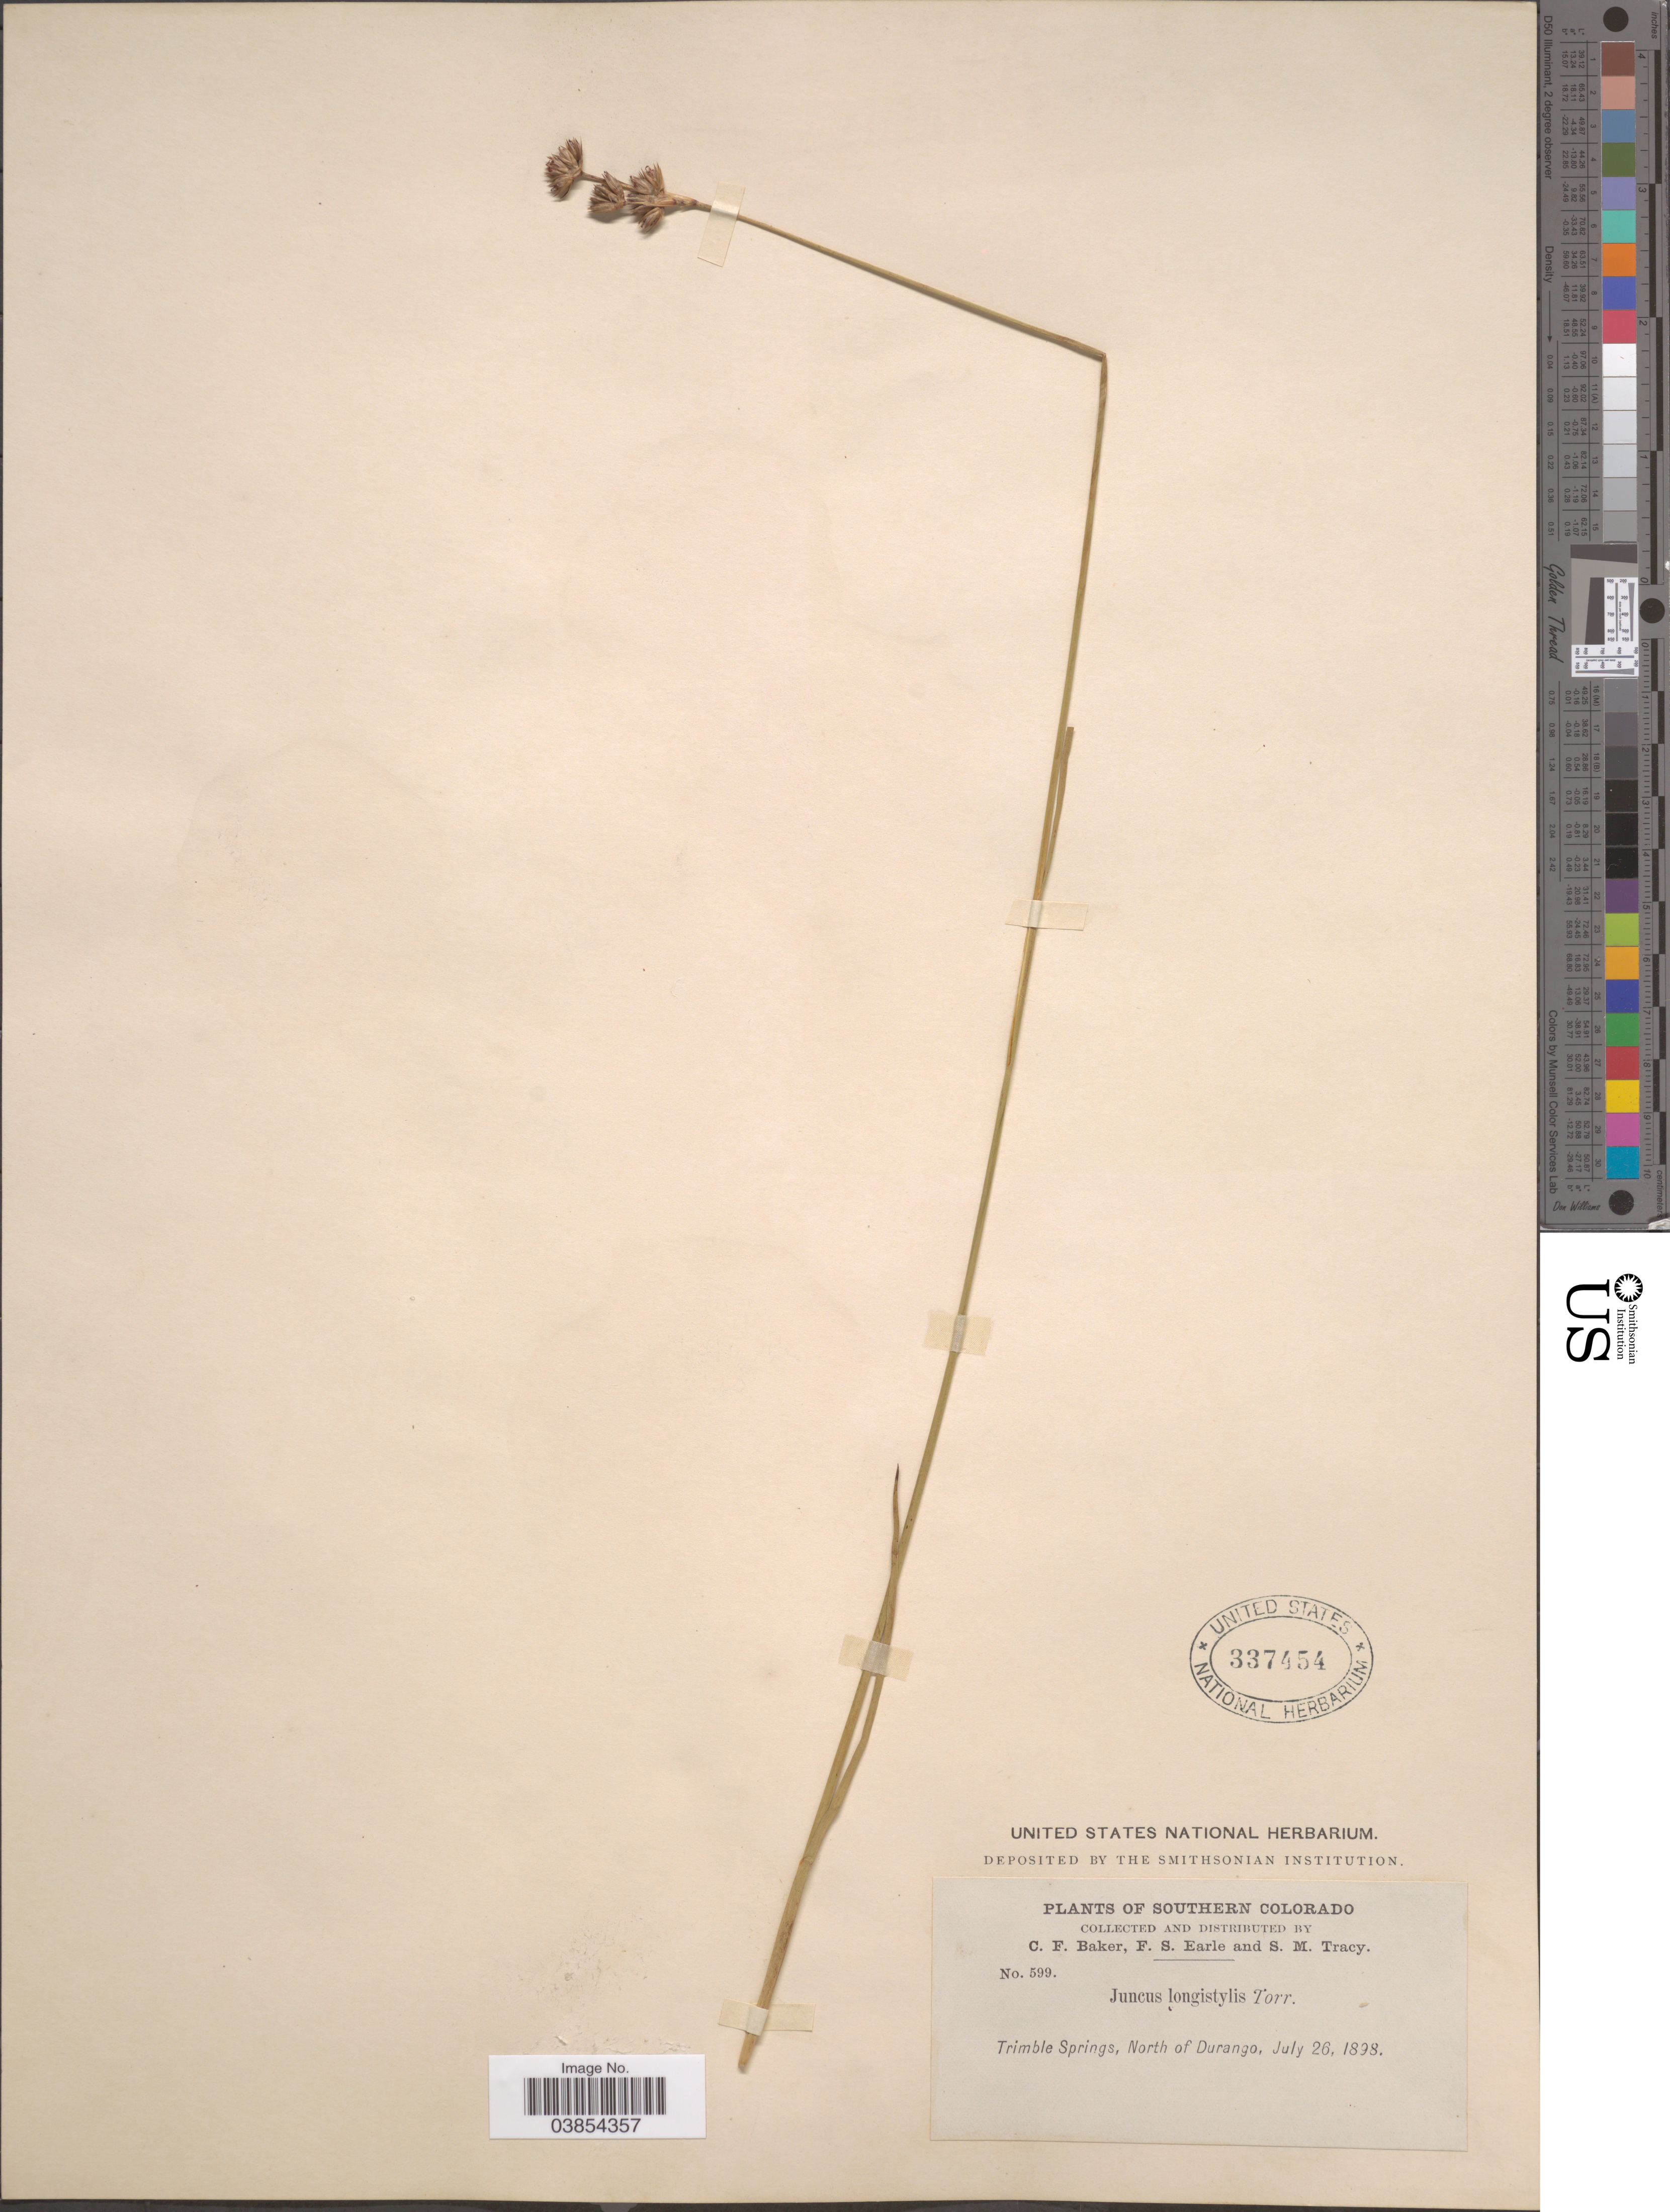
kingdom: Plantae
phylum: Tracheophyta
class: Liliopsida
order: Poales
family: Juncaceae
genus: Juncus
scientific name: Juncus longistylis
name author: Torr.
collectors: C. F. Baker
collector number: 599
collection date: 1898-07-26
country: United States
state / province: Colorado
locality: Southern Colorado. Trimble Springs, North of Durango.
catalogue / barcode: US 337454